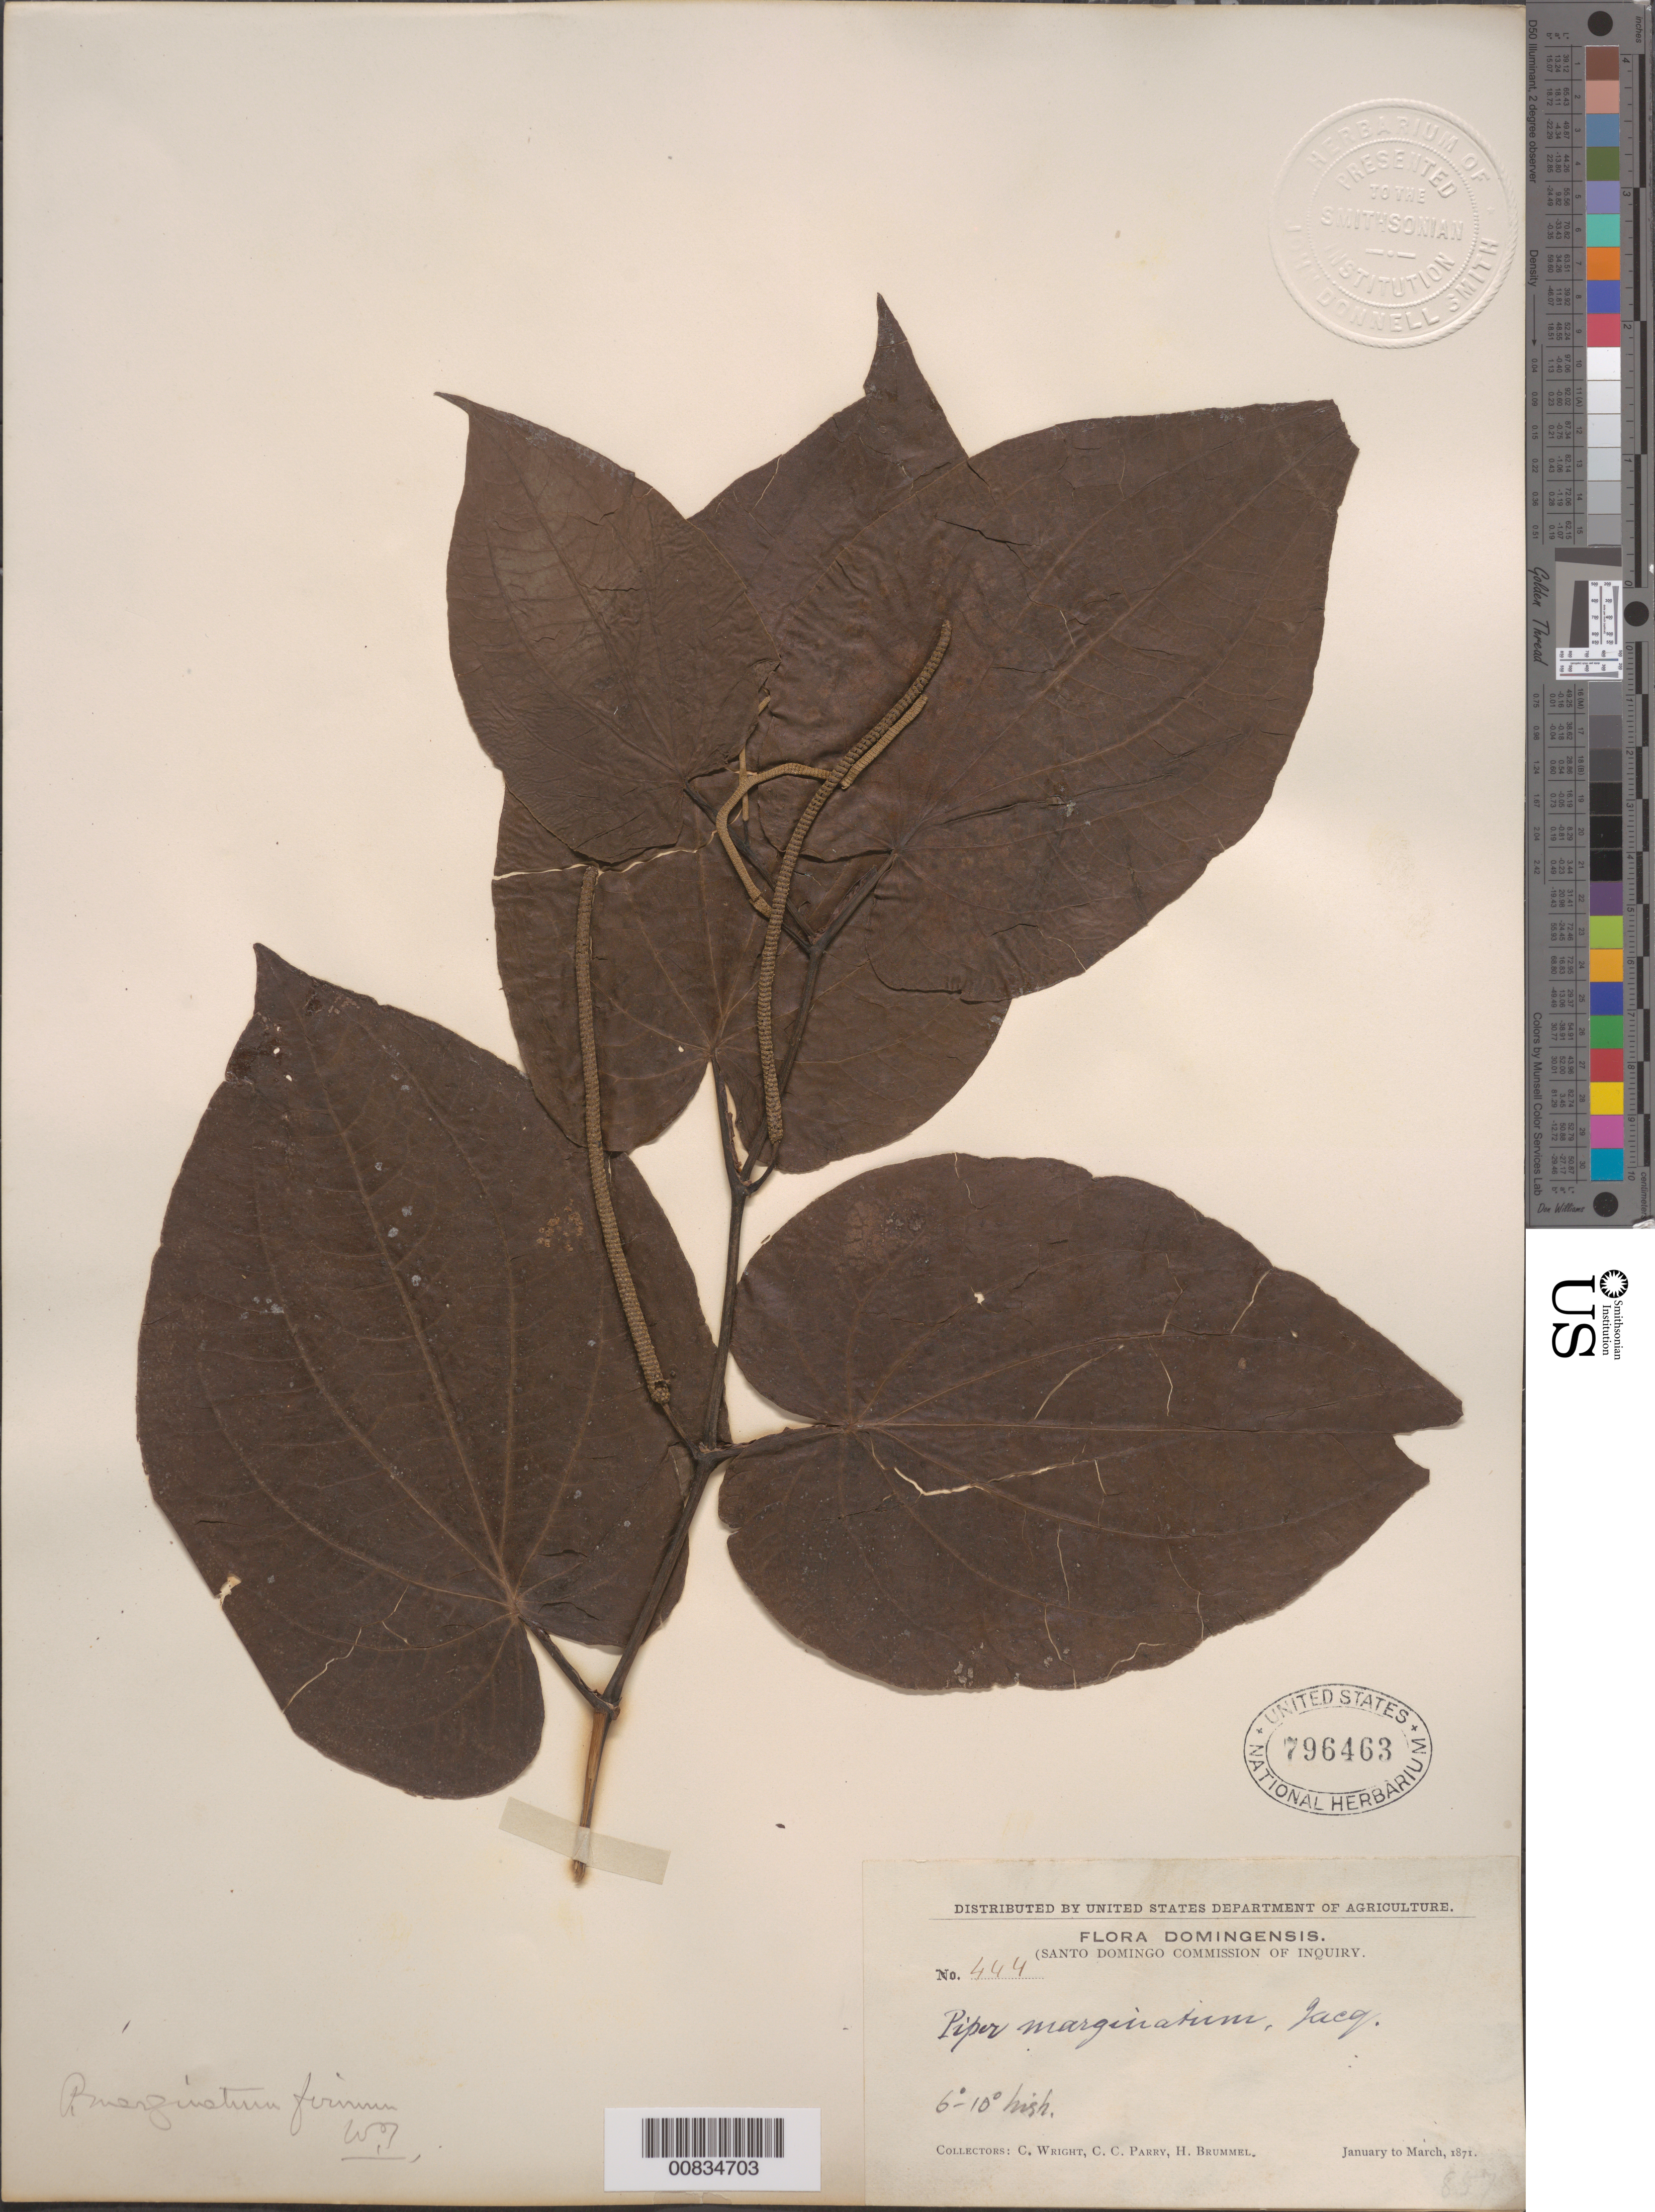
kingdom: Plantae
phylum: Tracheophyta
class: Magnoliopsida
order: Piperales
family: Piperaceae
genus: Piper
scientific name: Piper marginatum var. domatiiferum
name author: Trel.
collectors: C. Wright, C. C. Parry & H. Brummel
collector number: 444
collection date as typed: Jan 1871 to -- Mar 1871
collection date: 1871-01/1871-03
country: Dominican Republic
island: Hispaniola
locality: Dominican Republic.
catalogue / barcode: US 796463